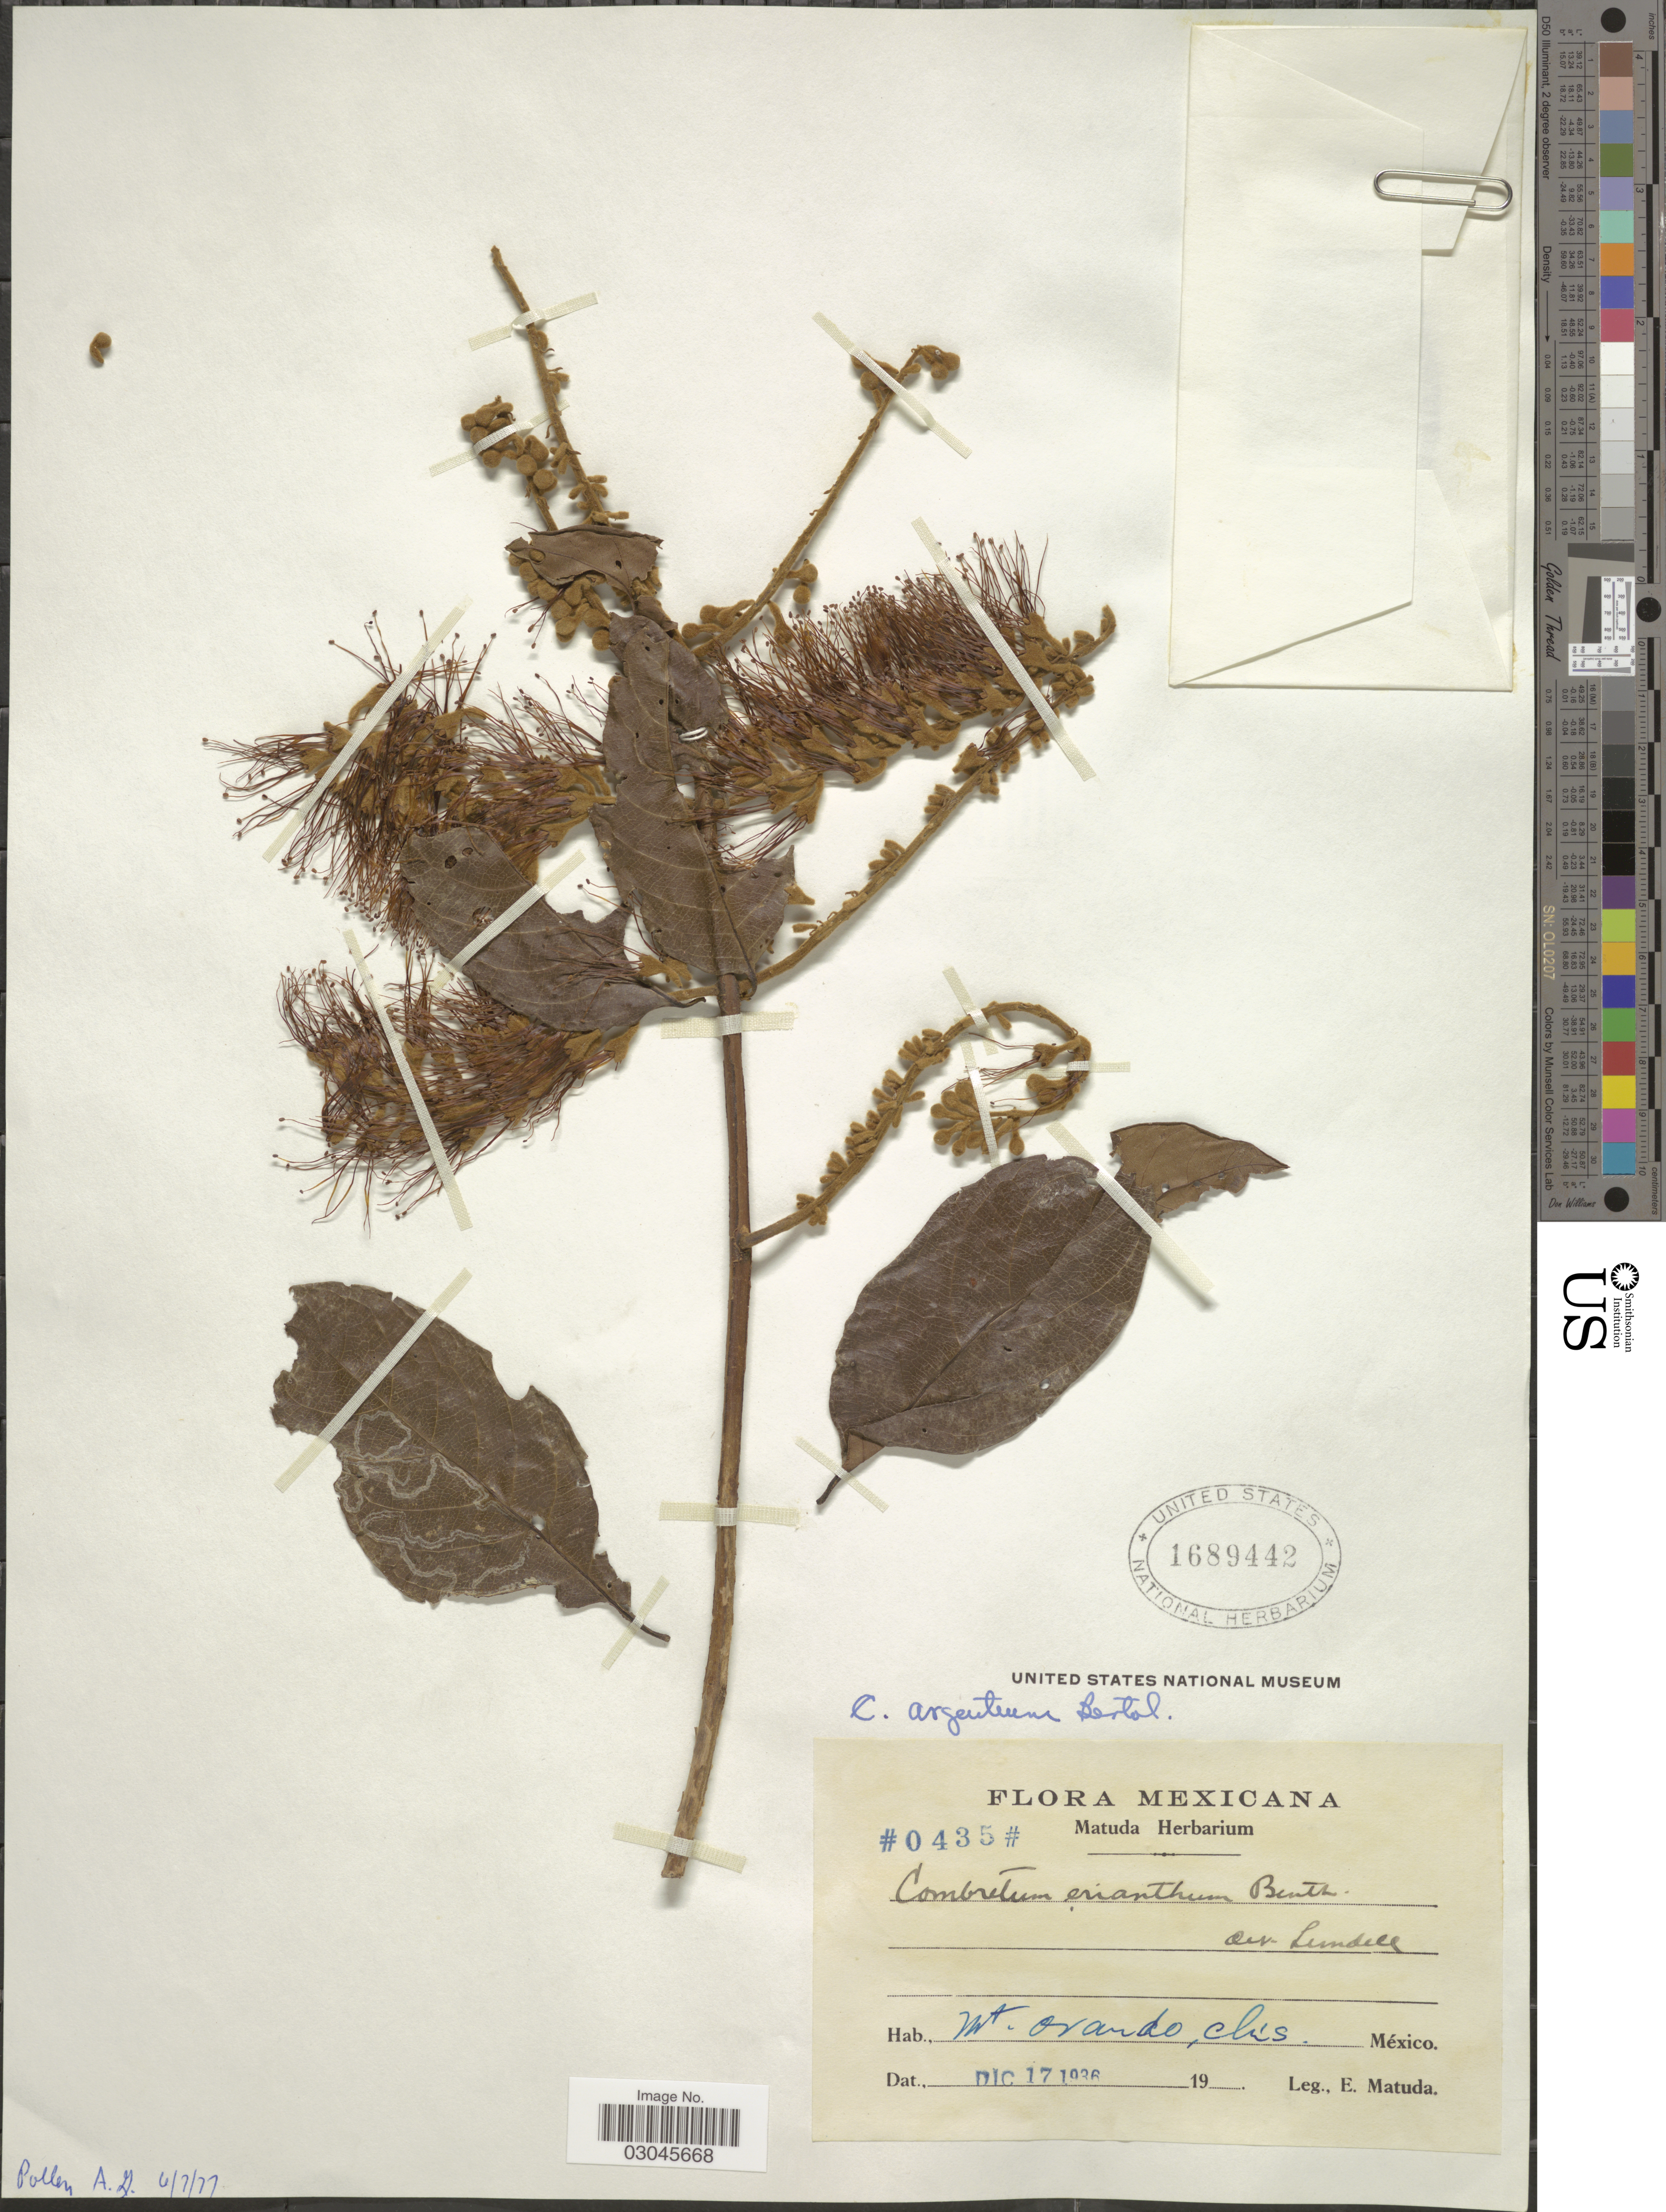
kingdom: Plantae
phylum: Tracheophyta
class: Magnoliopsida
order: Myrtales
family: Combretaceae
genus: Combretum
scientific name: Combretum argenteum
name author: Bertol.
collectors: E. Matuda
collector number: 0435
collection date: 1936-12-17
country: Mexico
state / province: Chiapas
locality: Mt. Ovando.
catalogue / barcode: US 1689442